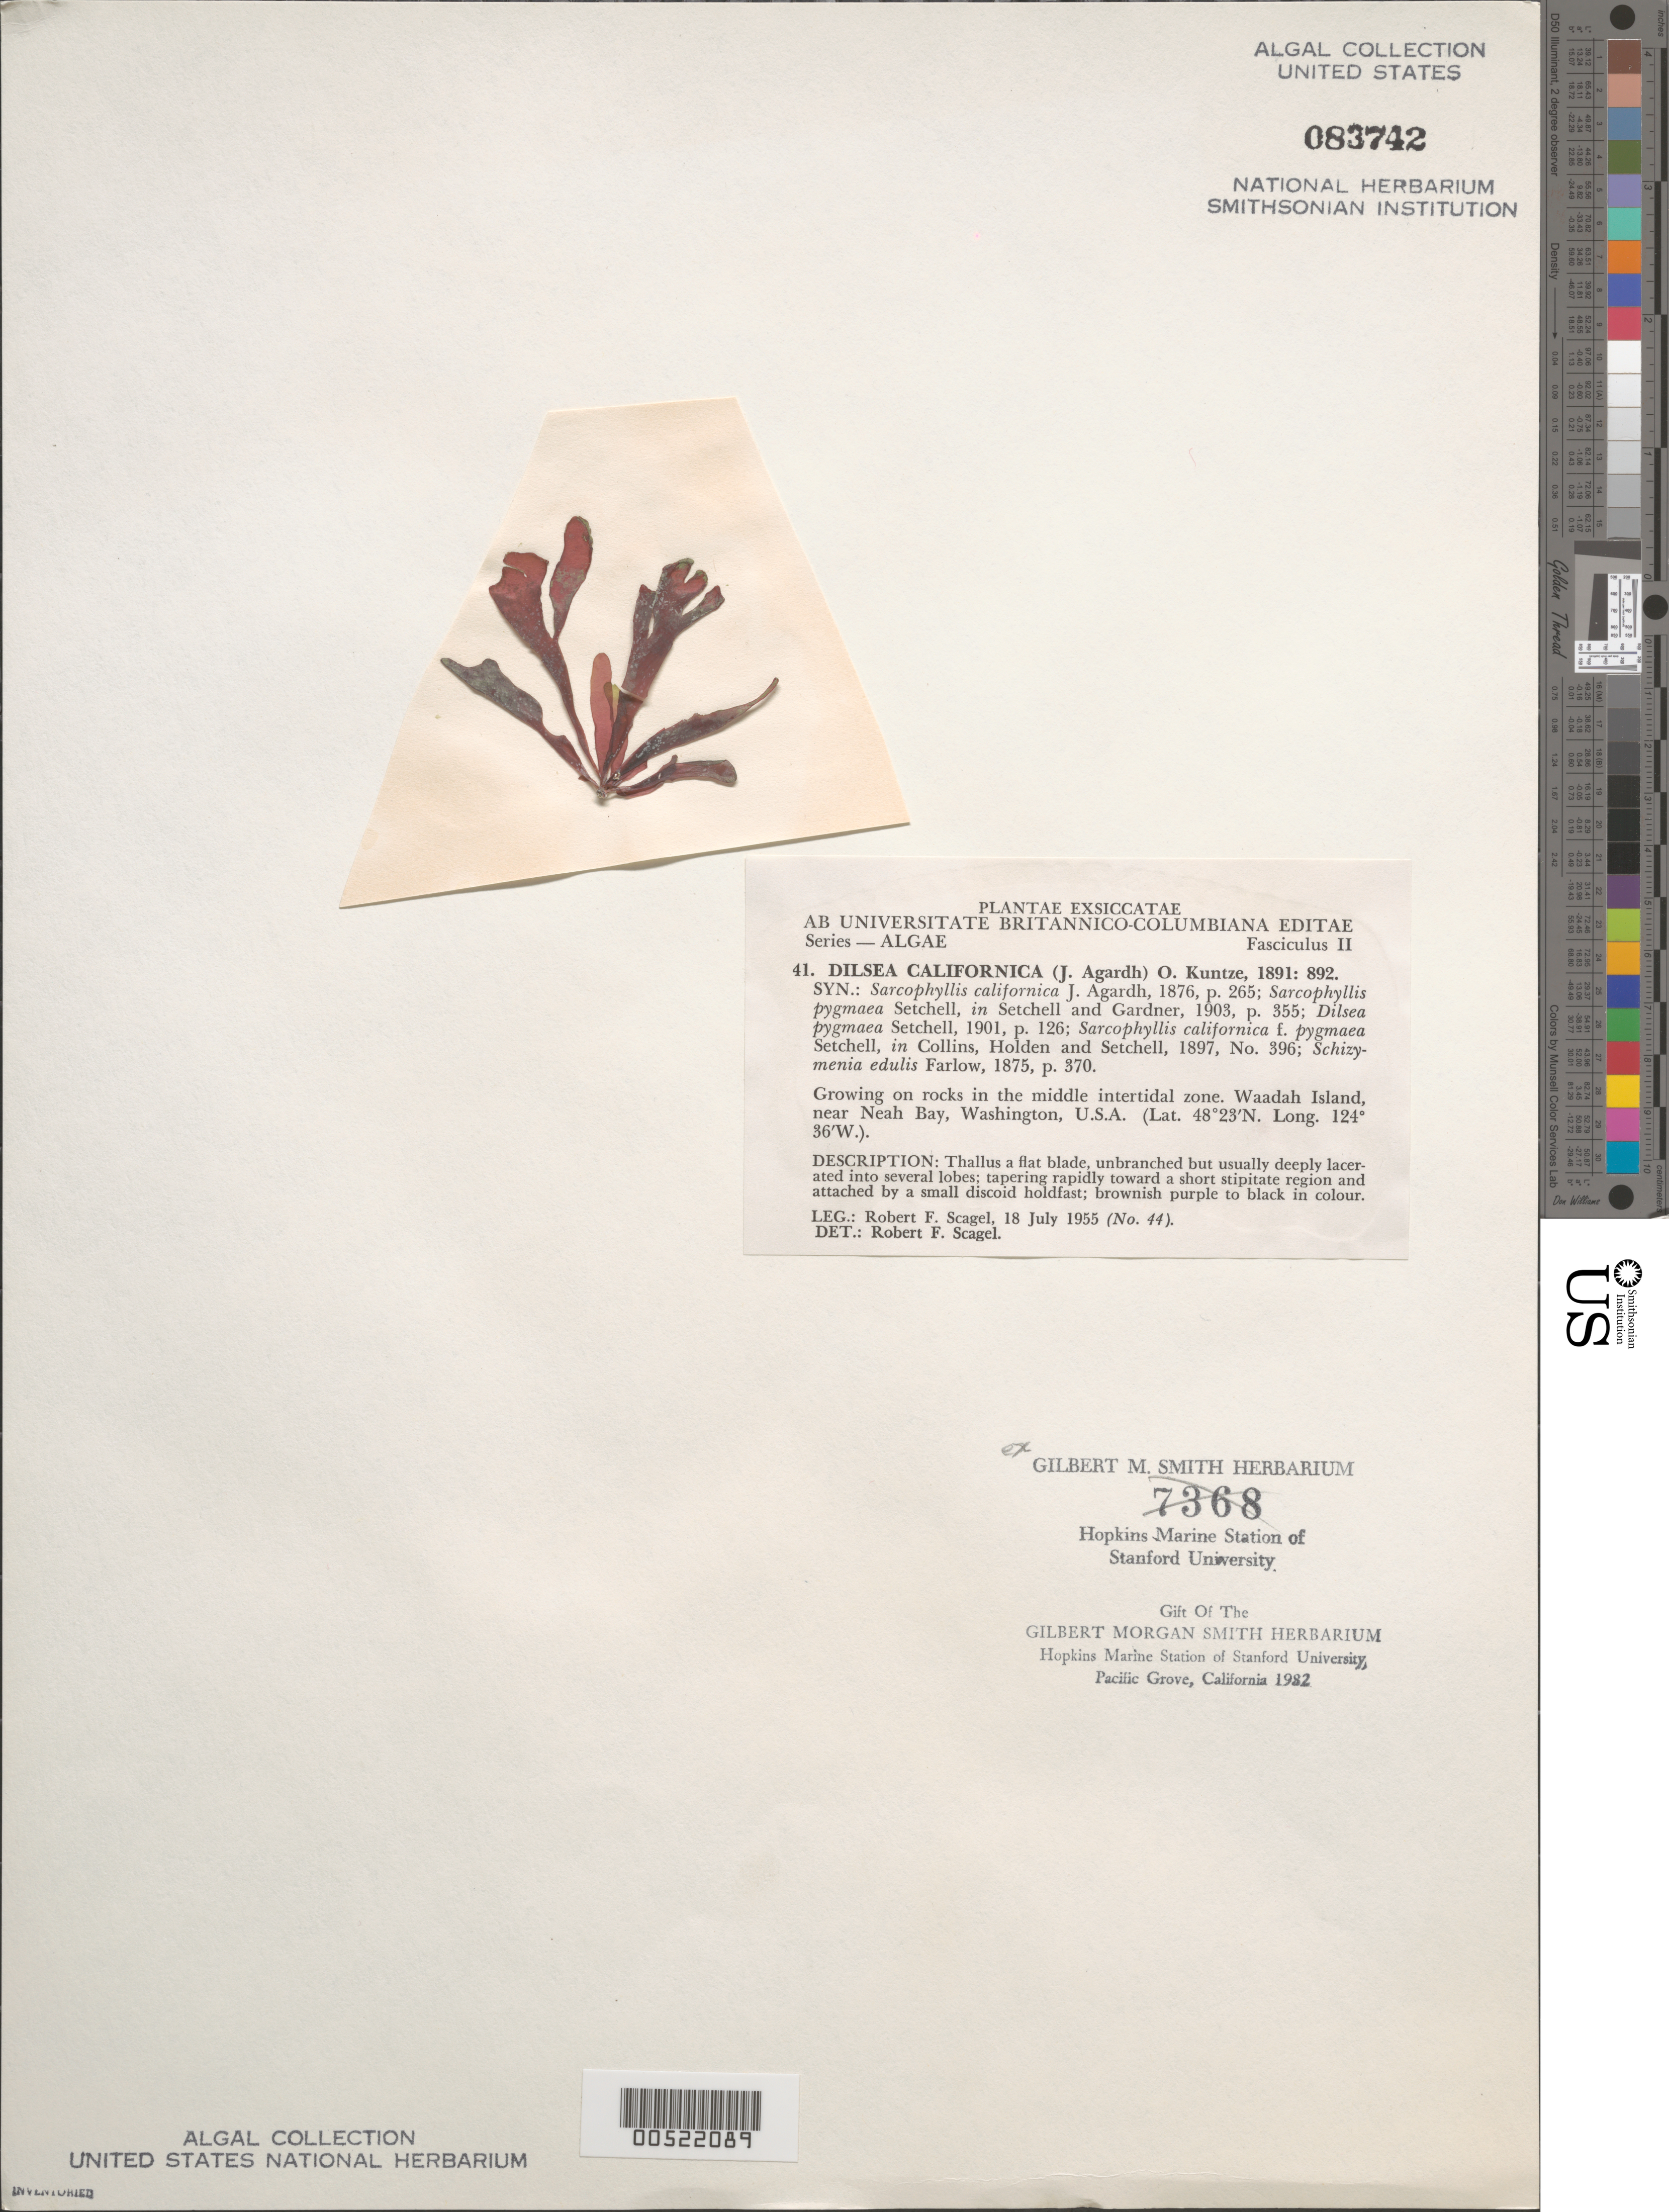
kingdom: Plantae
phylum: Rhodophyta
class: Florideophyceae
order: Gigartinales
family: Dumontiaceae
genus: Dilsea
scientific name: Dilsea californica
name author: (J. Agardh) Kuntze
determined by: Scagel, R. F.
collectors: R. F. Scagel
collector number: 44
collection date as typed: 18 Jul 1955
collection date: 1955-07-18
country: United States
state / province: Washington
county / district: Clallam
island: Waadah Island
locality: Near Neah Bay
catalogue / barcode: US 83742